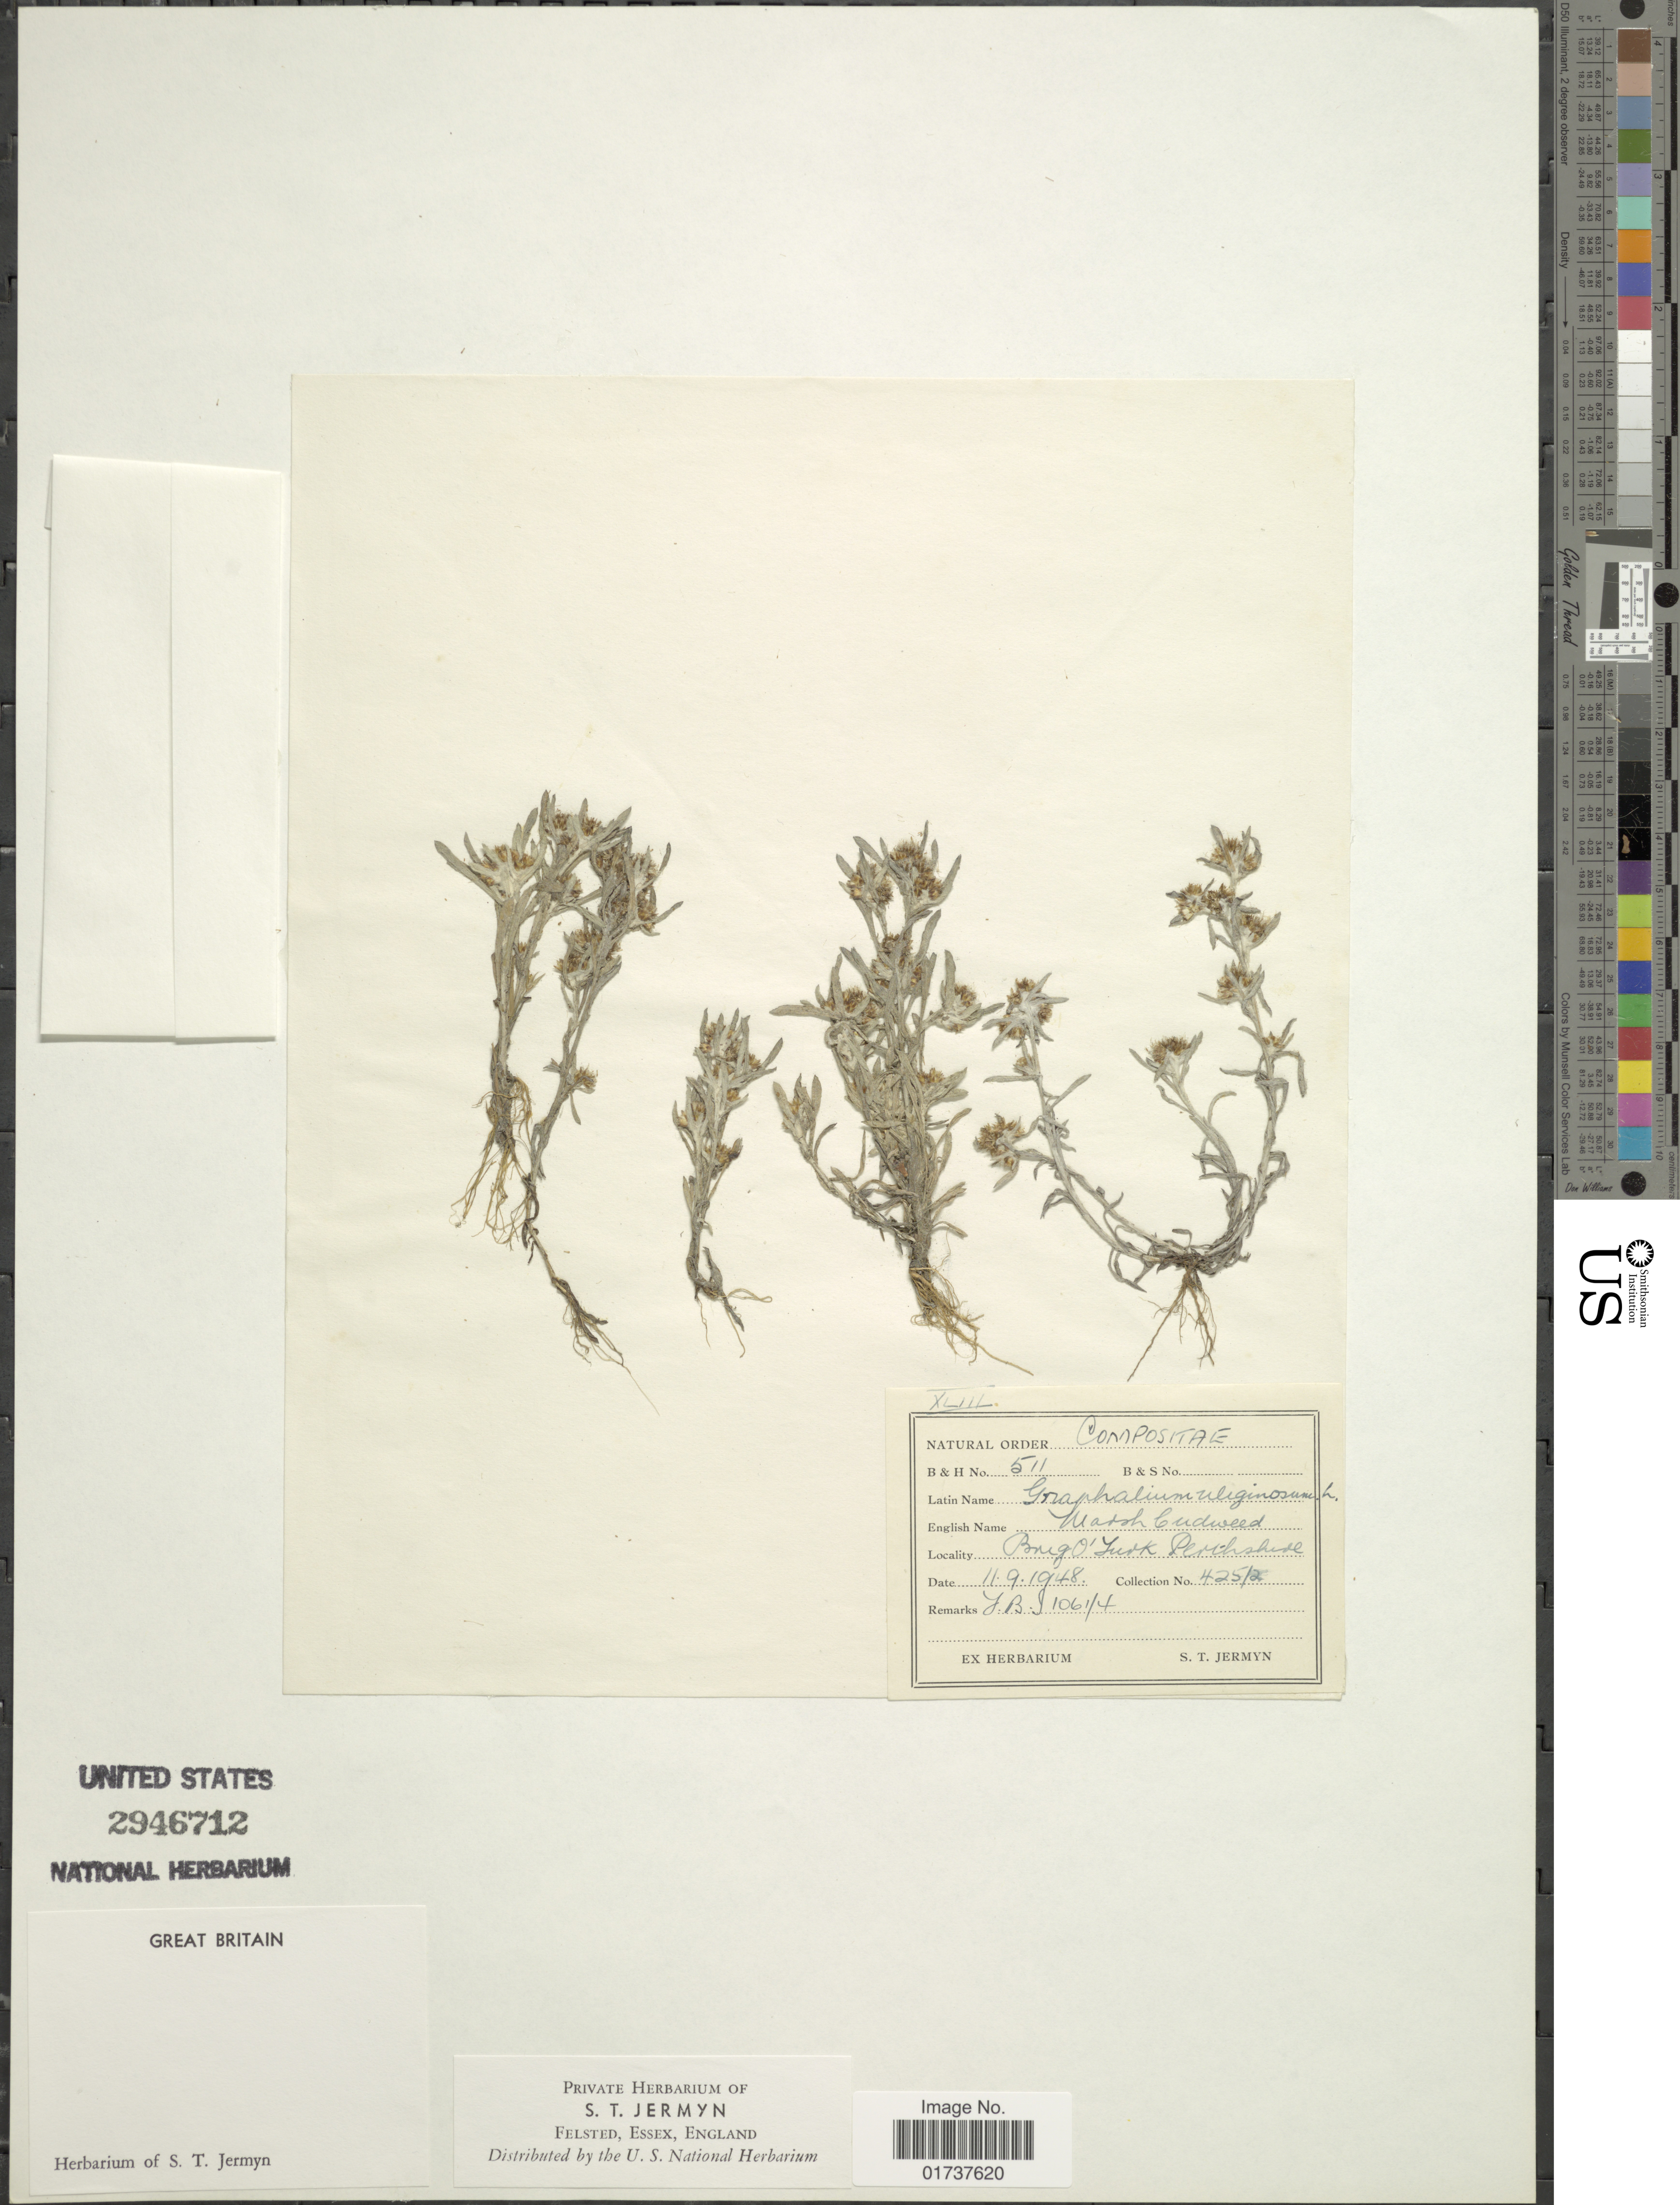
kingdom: Plantae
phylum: Tracheophyta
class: Magnoliopsida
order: Asterales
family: Asteraceae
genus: Gnaphalium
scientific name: Gnaphalium uliginosum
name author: L.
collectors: ex herb. S. T. Jermyn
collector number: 425/2*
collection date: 1948-09-11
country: United Kingdom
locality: Brig O'Turk Perthshire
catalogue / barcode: US 2946712